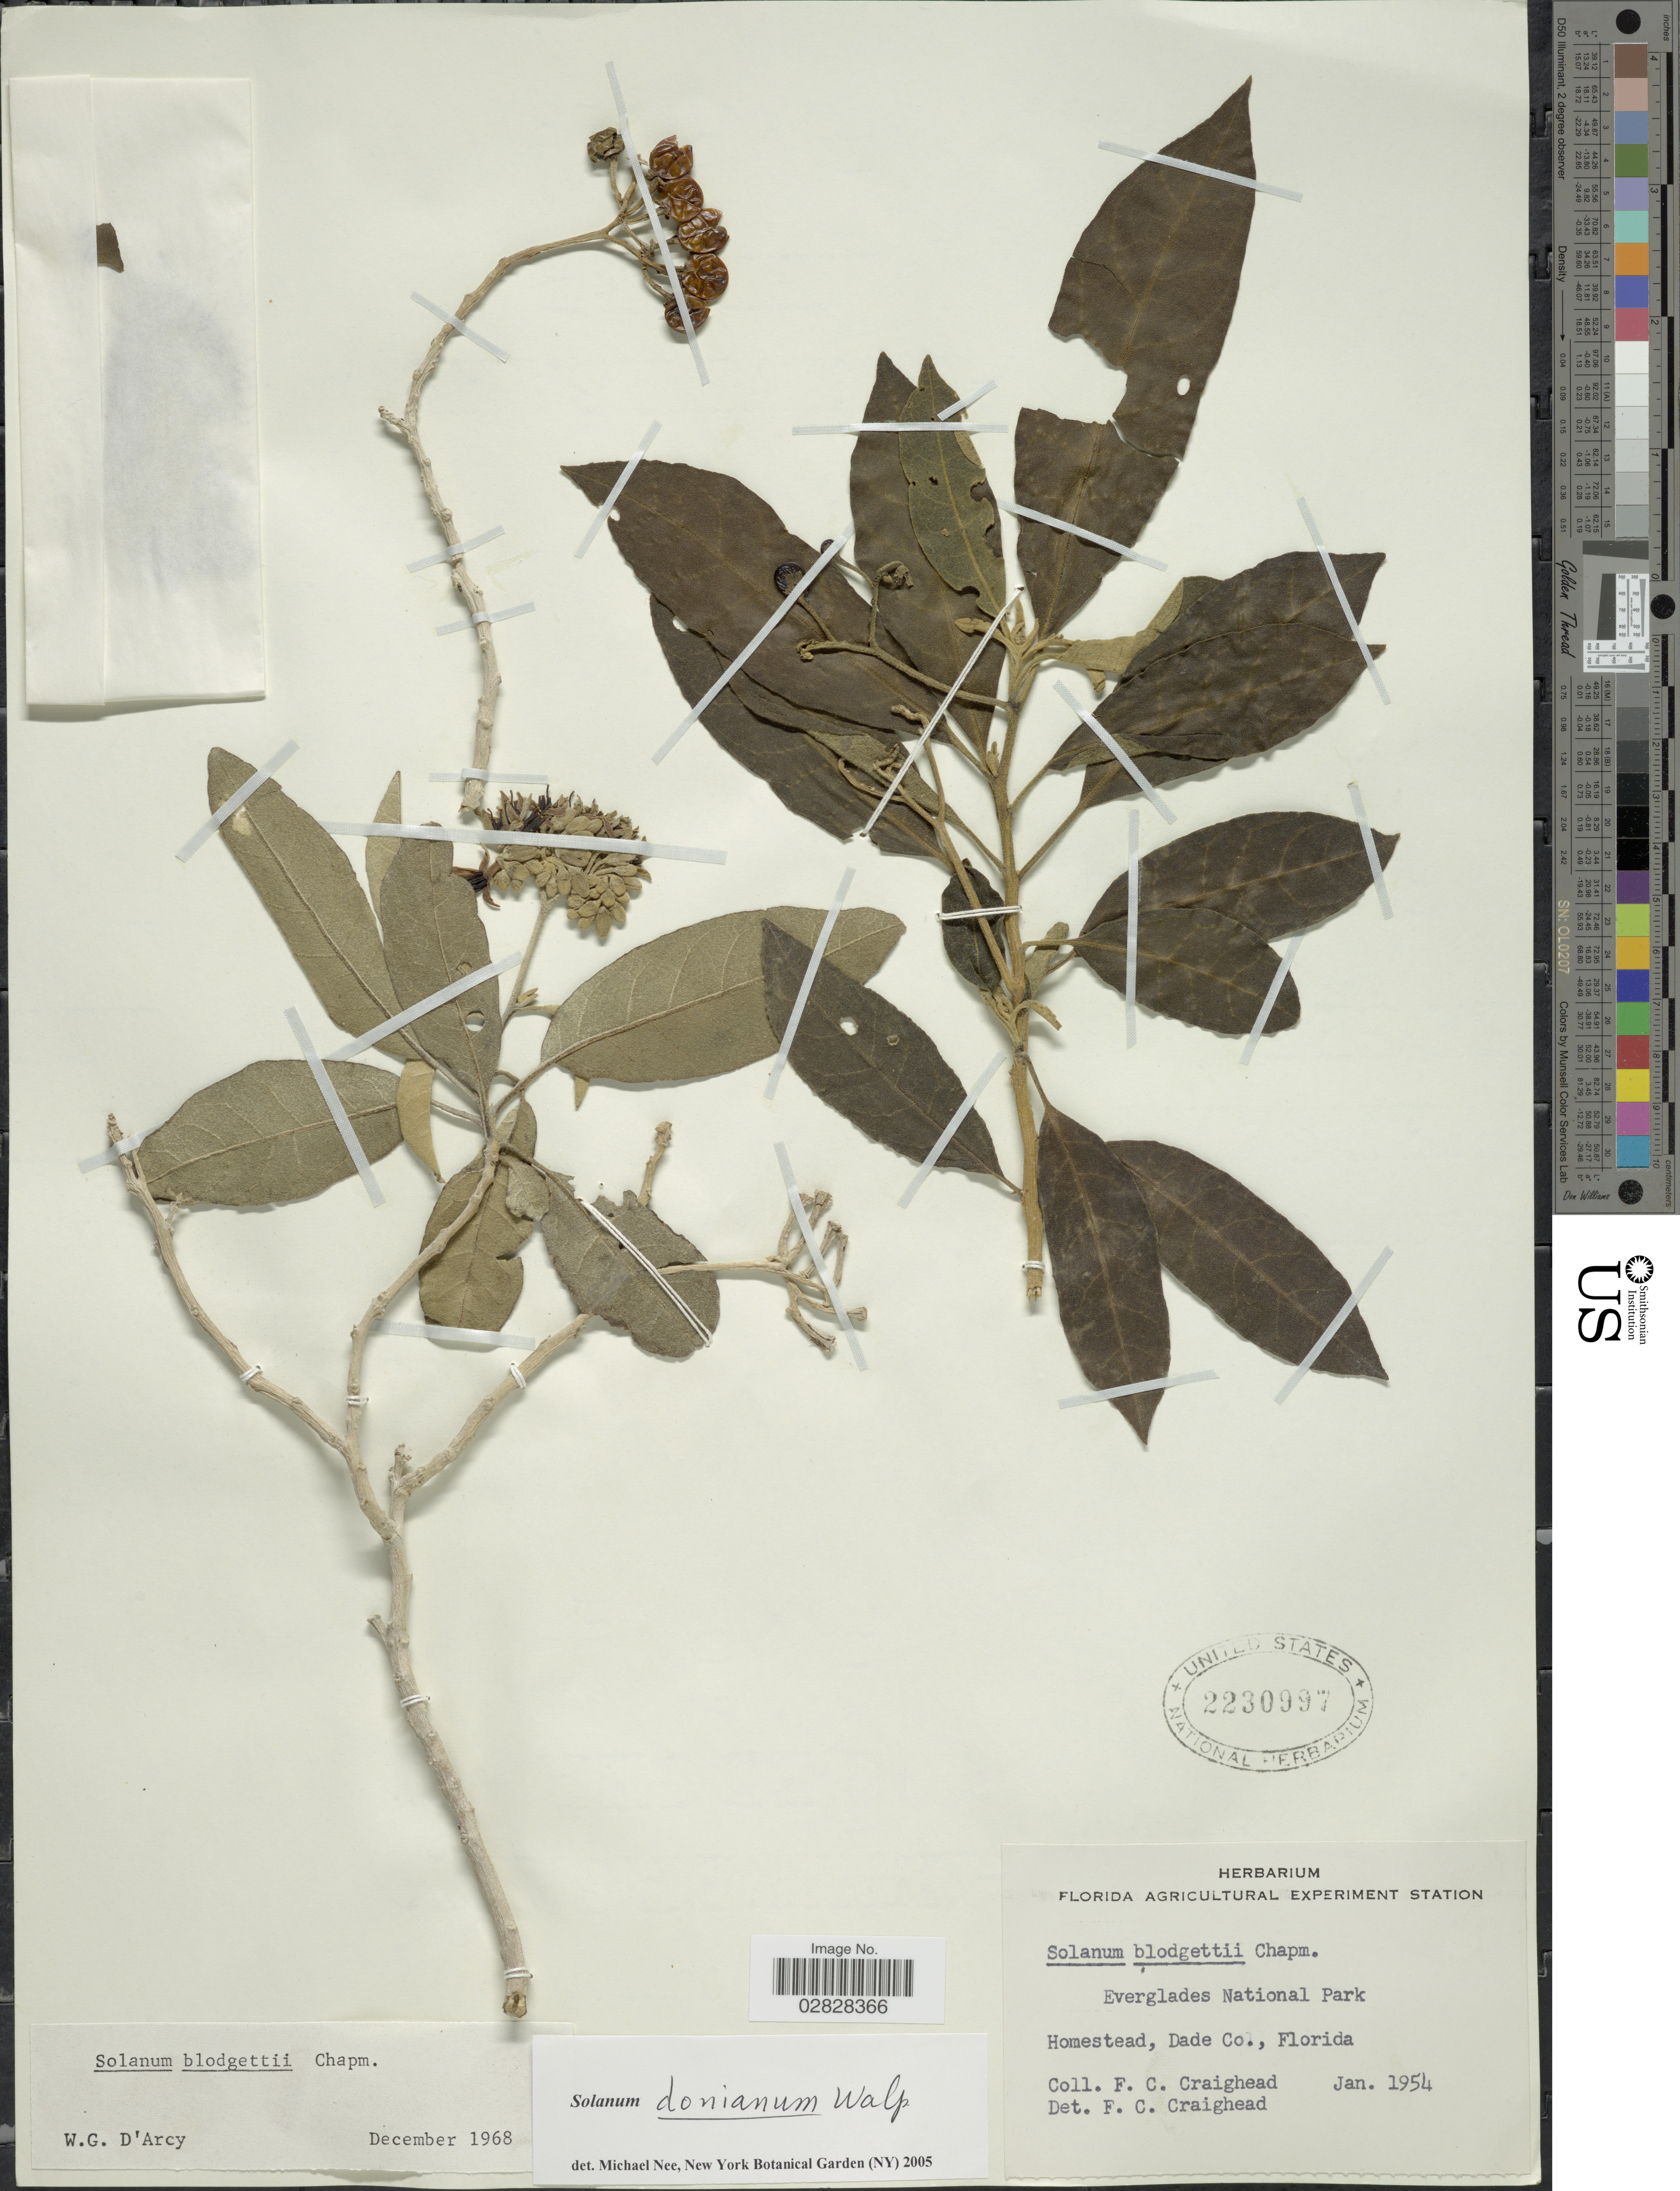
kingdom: Plantae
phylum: Tracheophyta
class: Magnoliopsida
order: Solanales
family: Solanaceae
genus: Solanum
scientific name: Solanum donianum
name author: Walp.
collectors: F. Craighead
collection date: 1954-01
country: United States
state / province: Florida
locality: Homestead, Dade Co.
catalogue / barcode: US 2230997